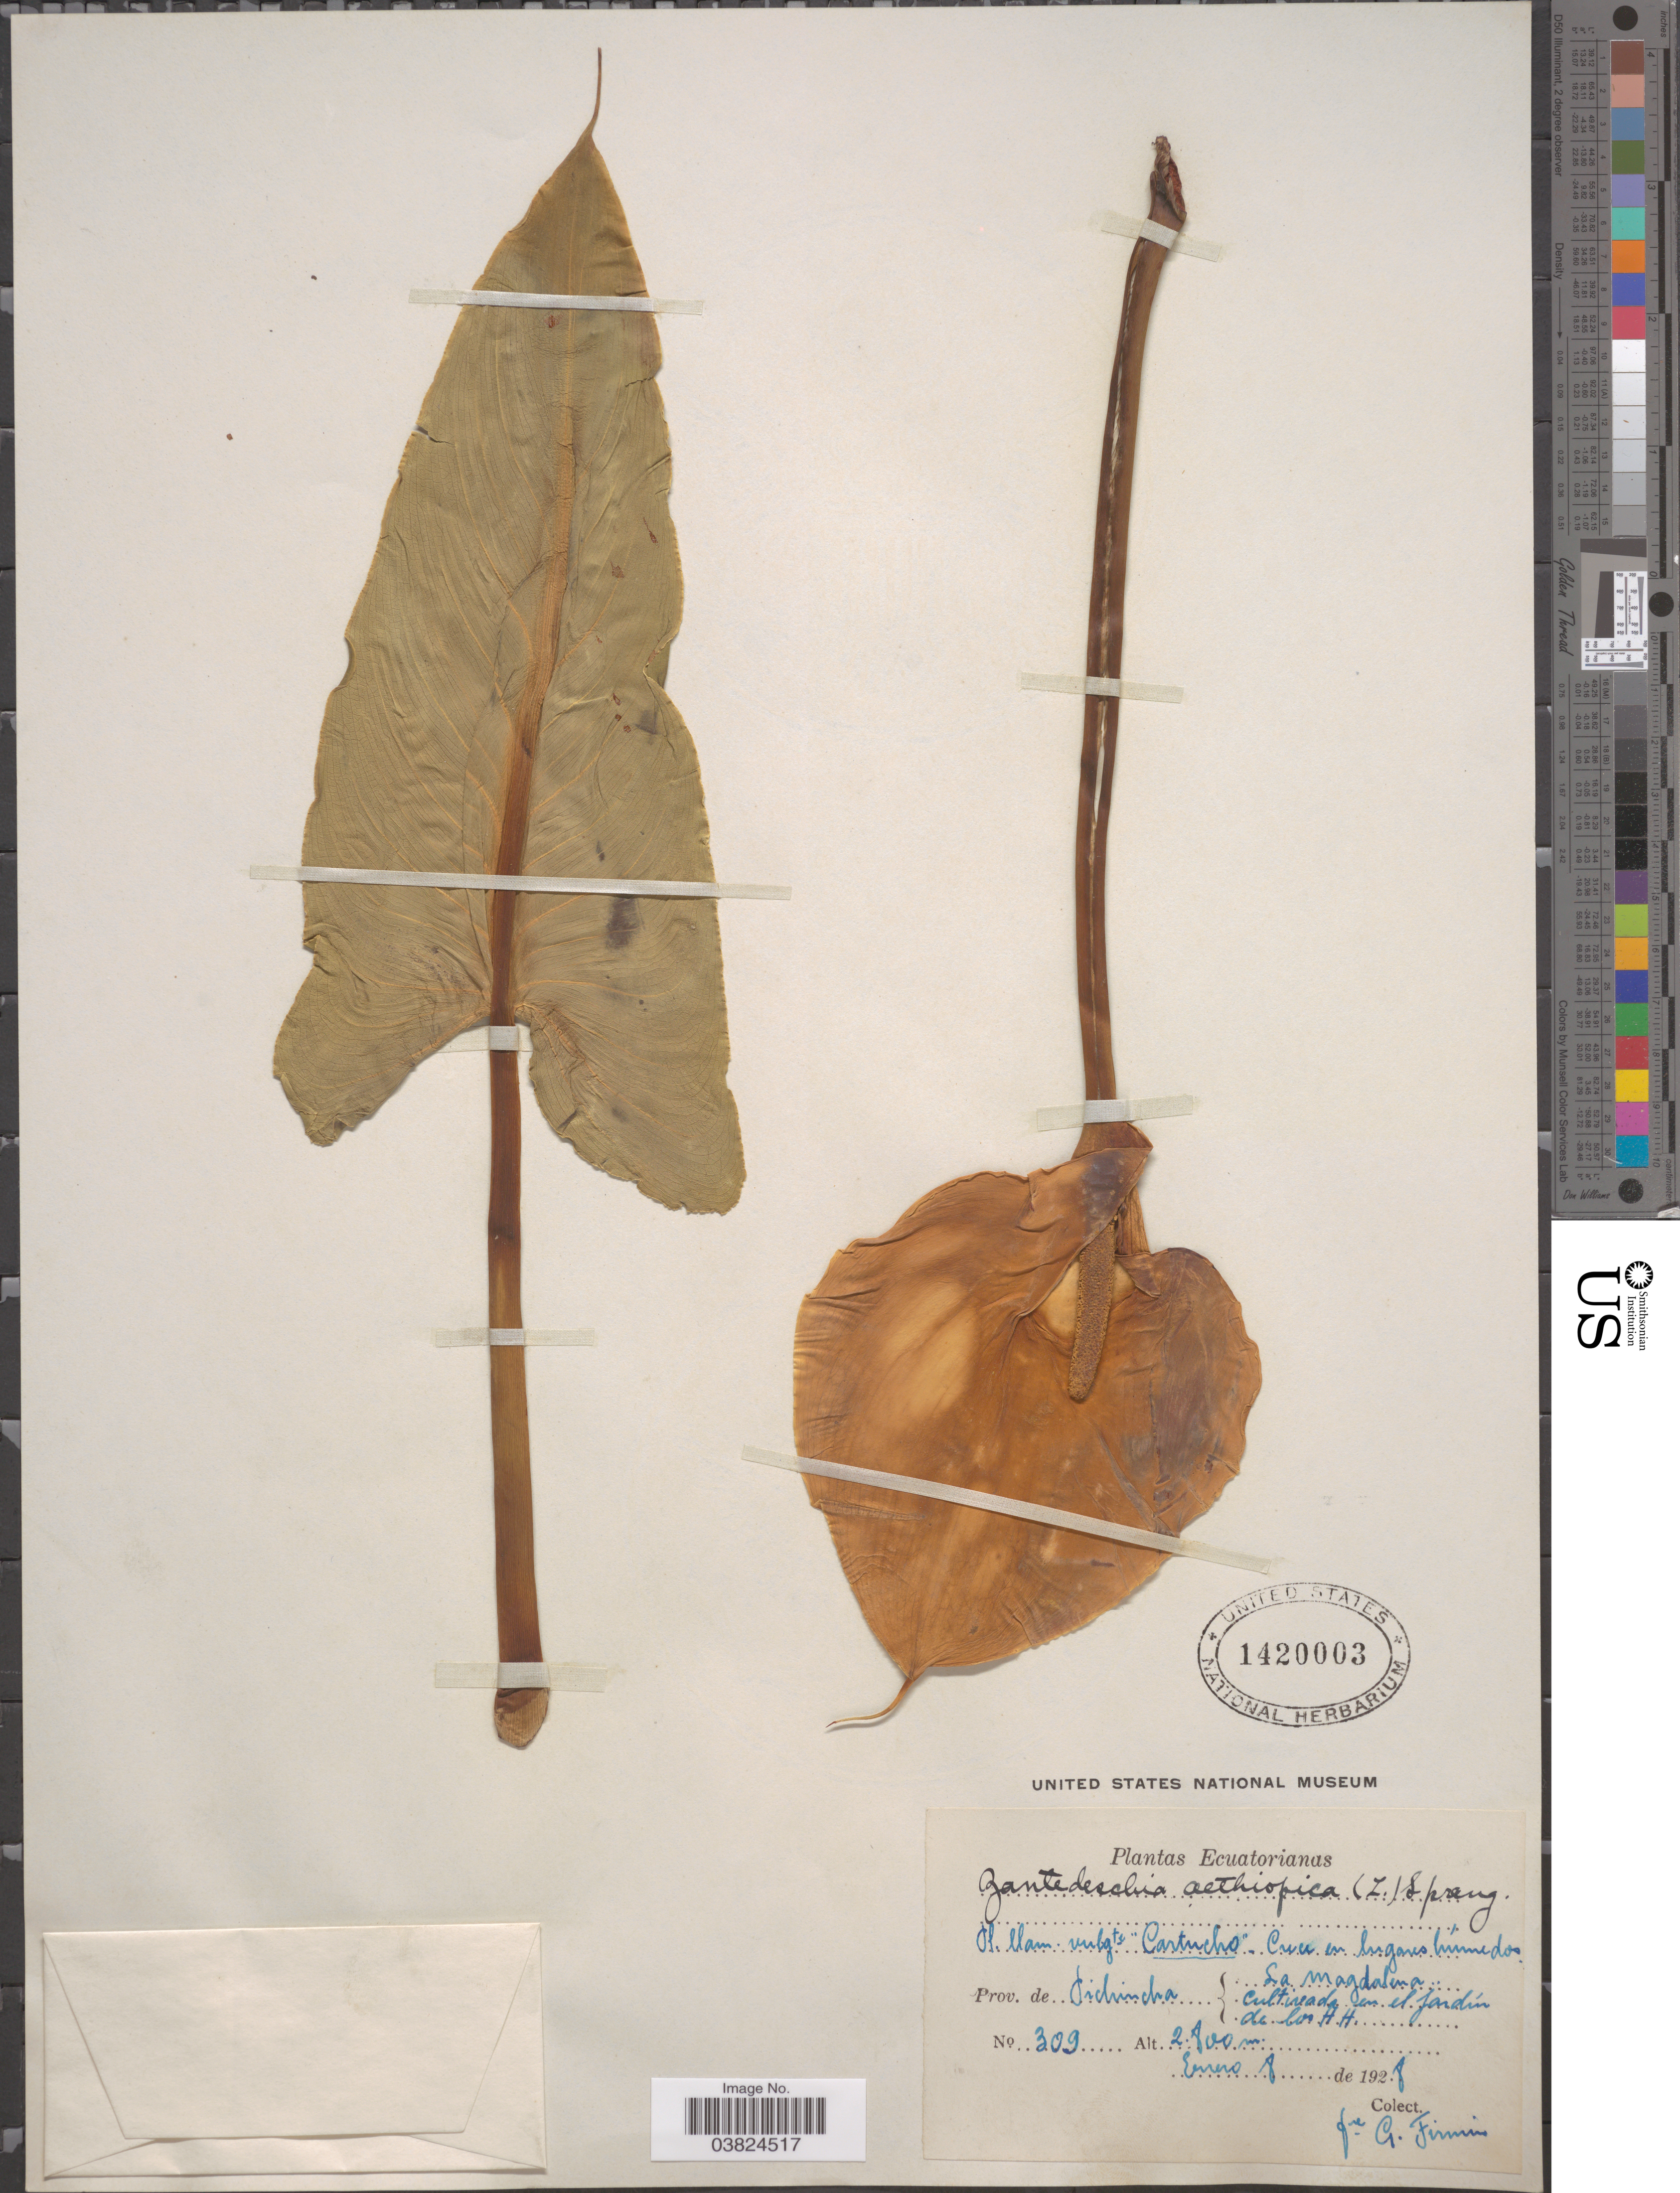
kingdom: Plantae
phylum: Tracheophyta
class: Liliopsida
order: Alismatales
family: Araceae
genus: Zantedeschia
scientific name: Zantedeschia aethiopica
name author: (L.) Spreng.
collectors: F. Firmin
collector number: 309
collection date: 1928-01-08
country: Ecuador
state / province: Pichincha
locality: La Magdalena. En el jardín de los H.H.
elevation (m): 2800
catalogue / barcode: US 1420003